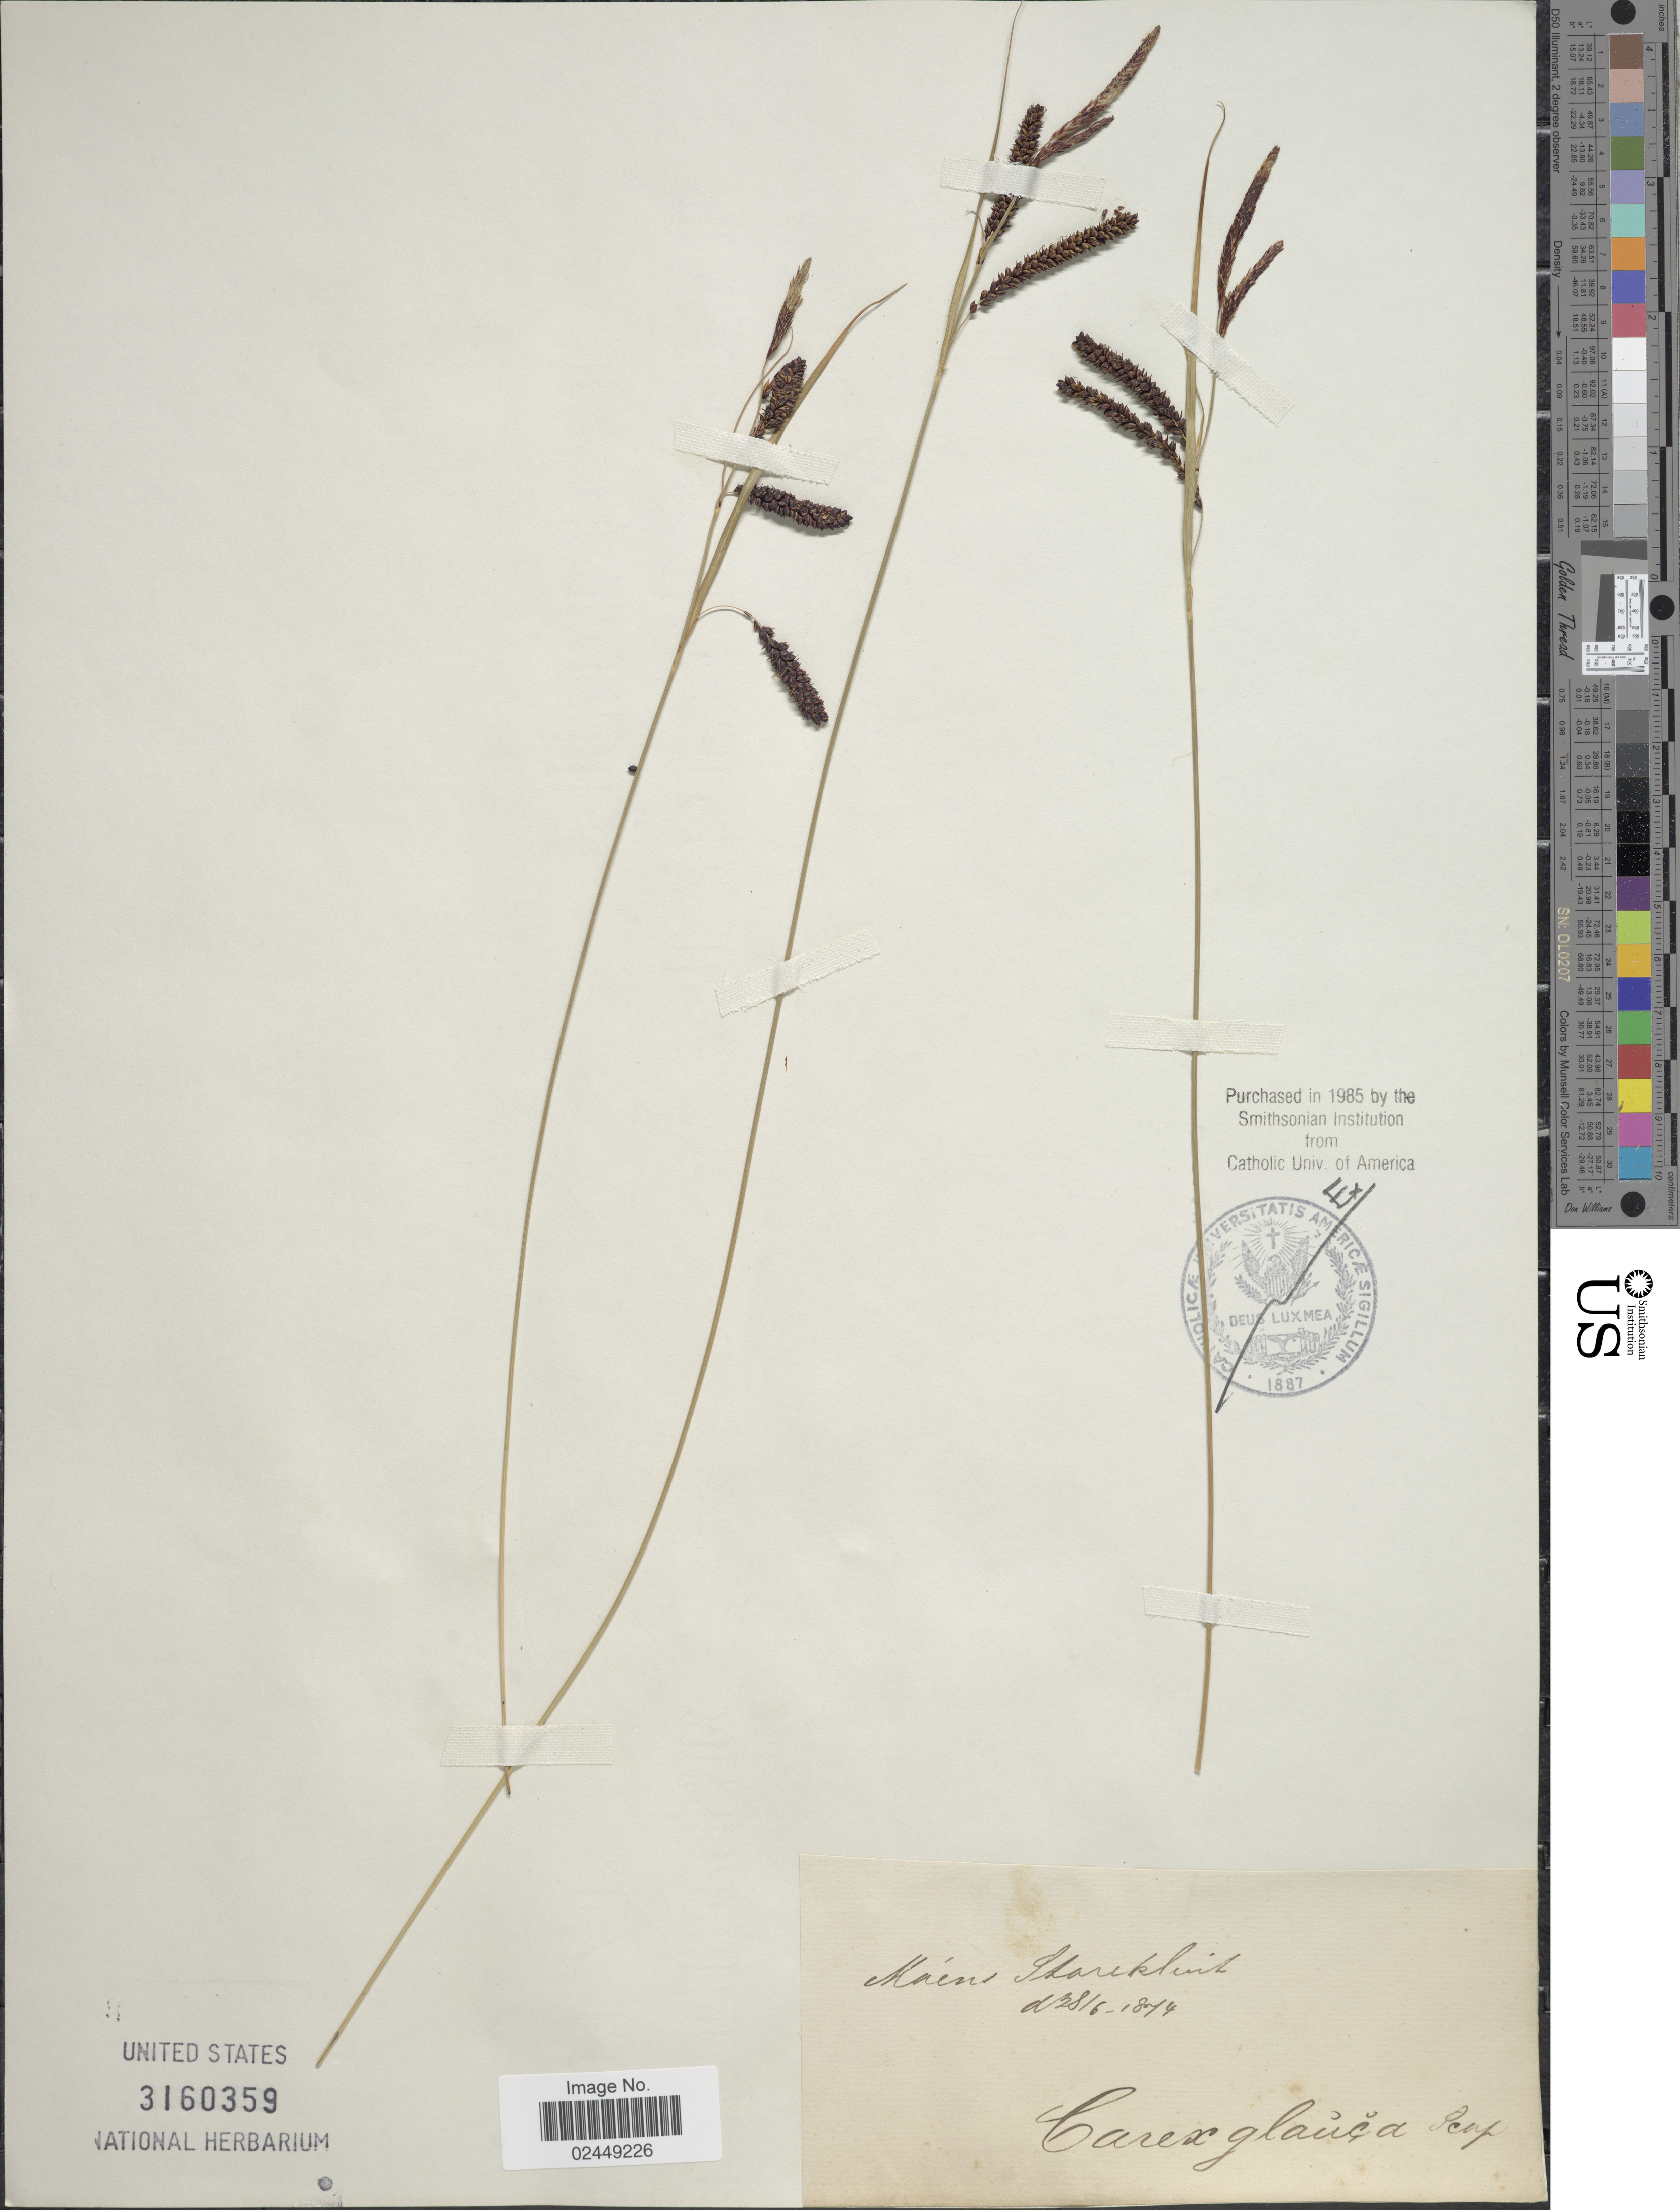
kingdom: Plantae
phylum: Tracheophyta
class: Liliopsida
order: Poales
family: Cyperaceae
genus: Carex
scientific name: Carex flacca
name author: Schreb.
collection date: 1874-06-28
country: United States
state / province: Maine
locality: Starekluit [interpreted]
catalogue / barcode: US 3160359